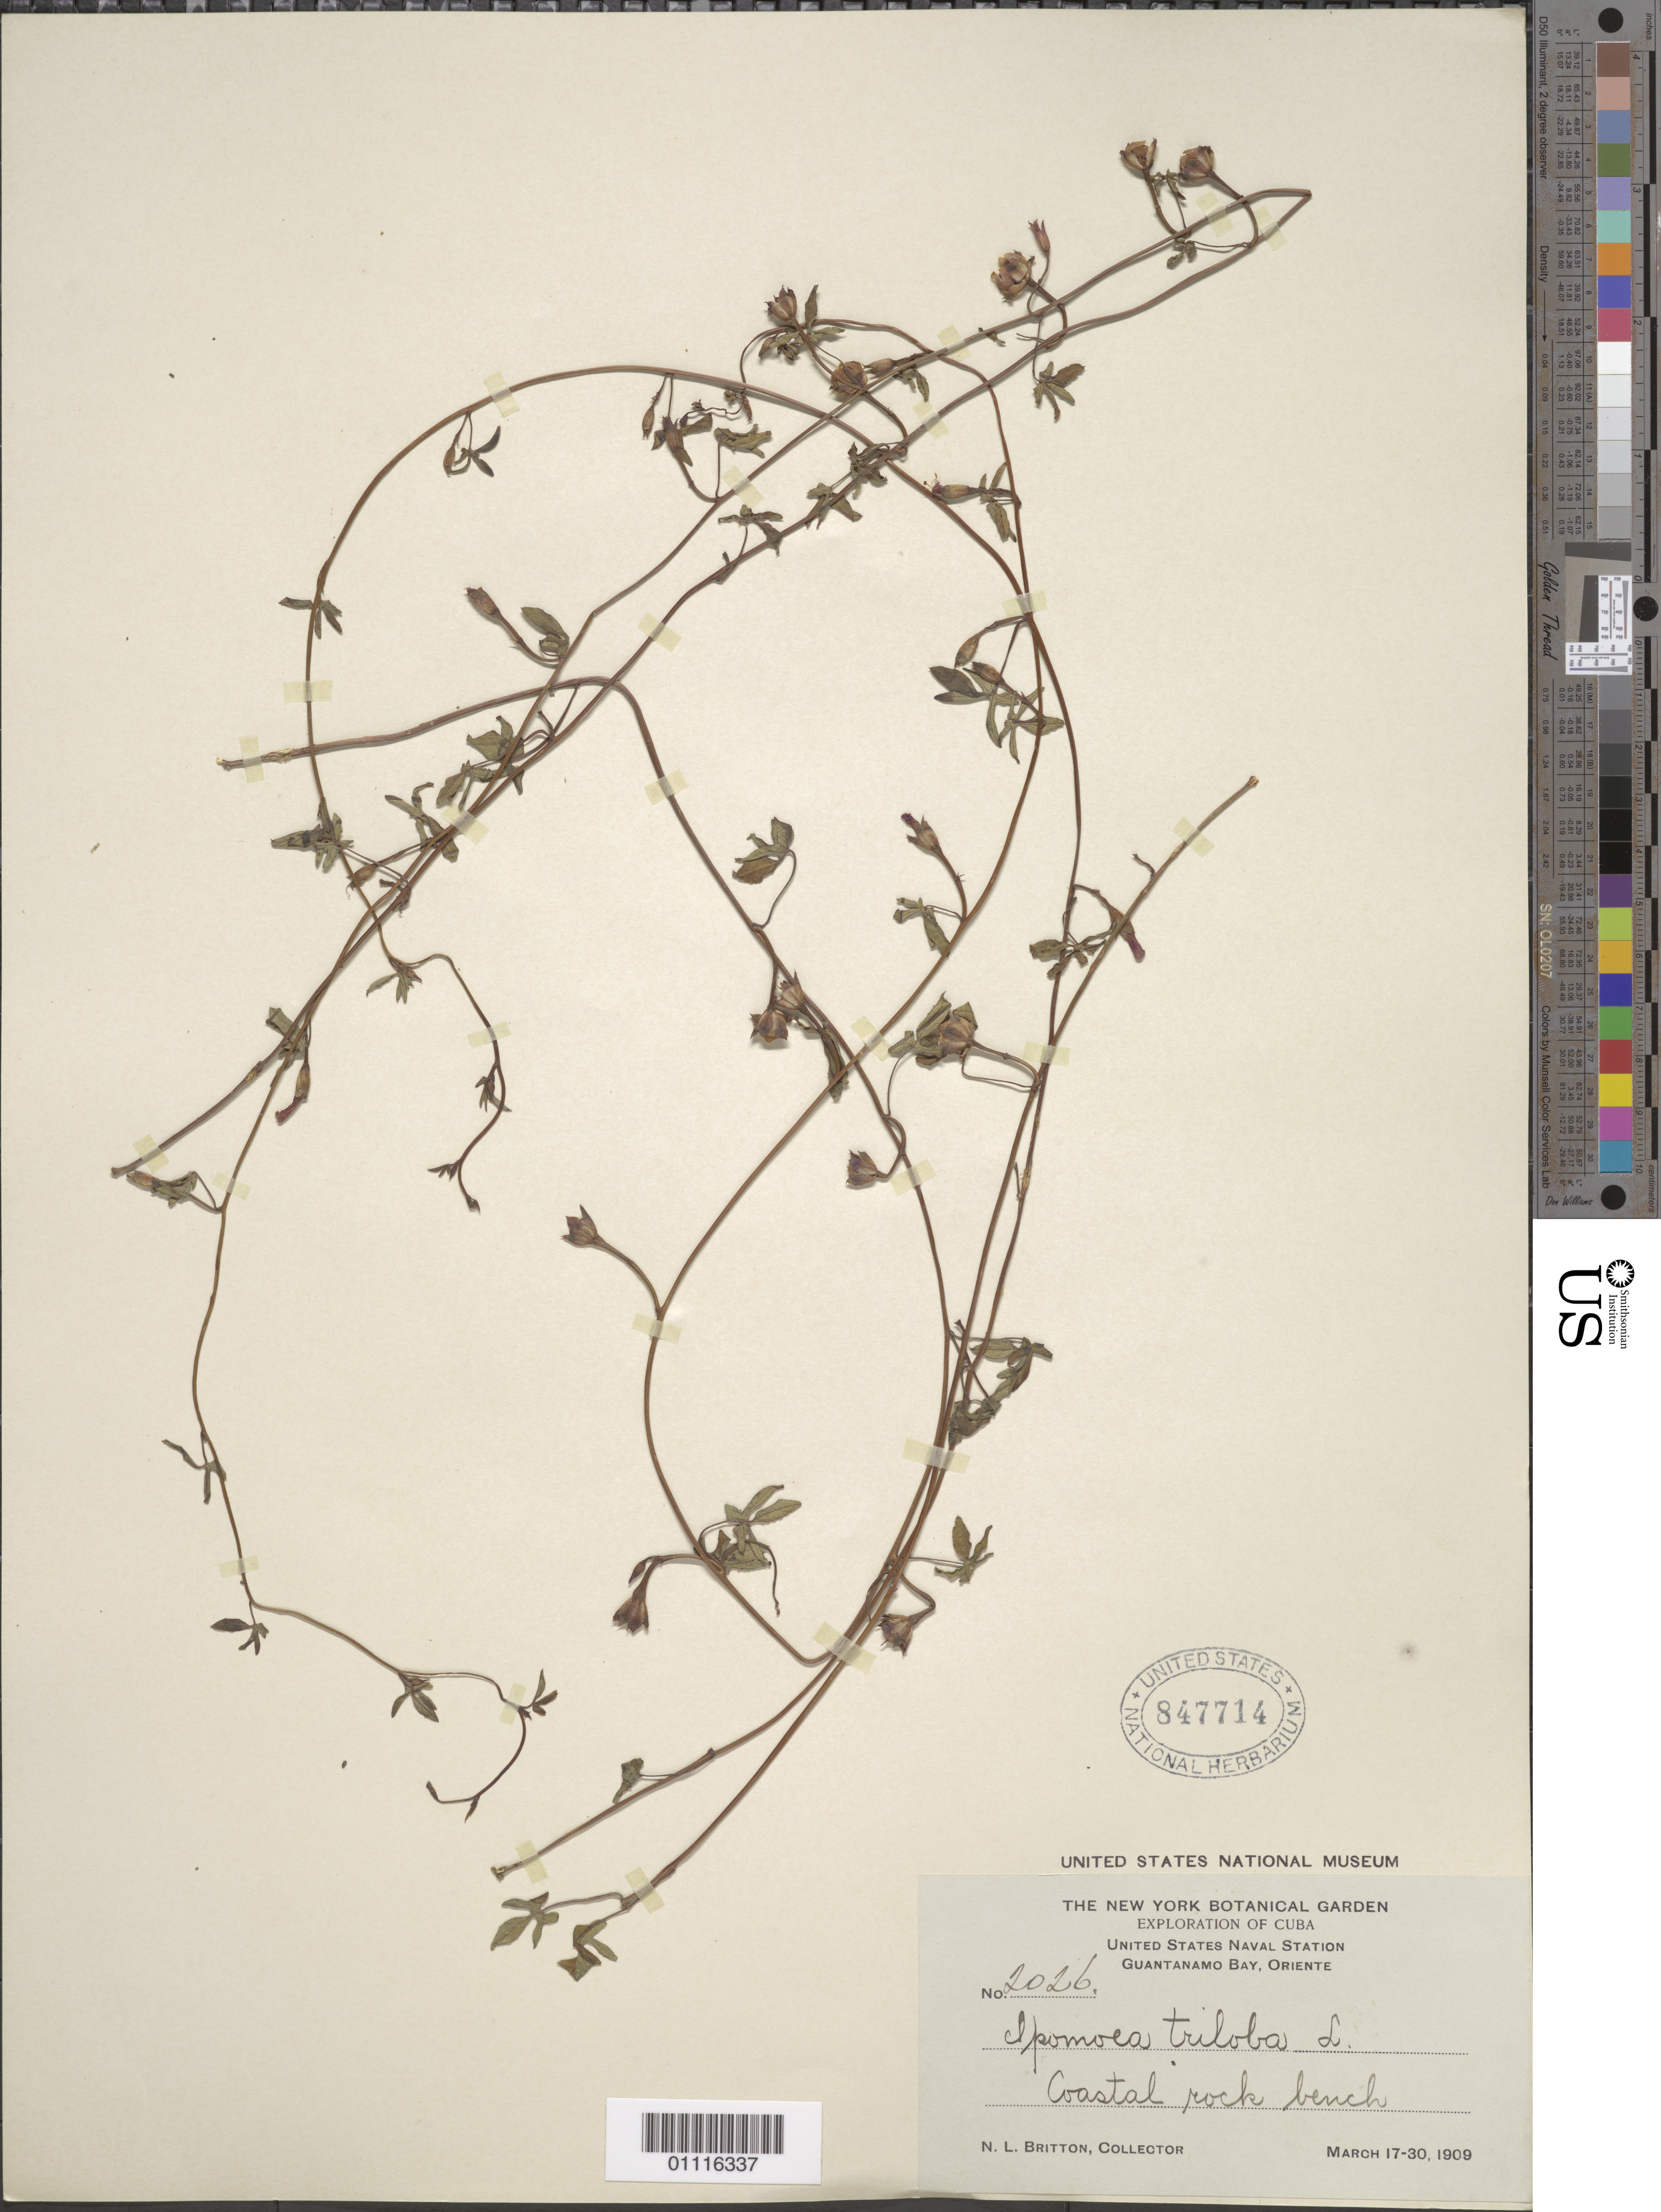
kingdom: Plantae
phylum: Tracheophyta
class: Magnoliopsida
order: Solanales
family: Convolvulaceae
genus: Ipomoea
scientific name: Ipomoea triloba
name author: L.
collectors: N. Britton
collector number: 2026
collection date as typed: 17 Mar 1909 to 30 Mar 1909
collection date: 1909-03-17/1909-03-30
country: Cuba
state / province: Guantánamo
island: Cuba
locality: United States Naval Station, Guantánamo Bay Coastal rock bench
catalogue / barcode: US 847714